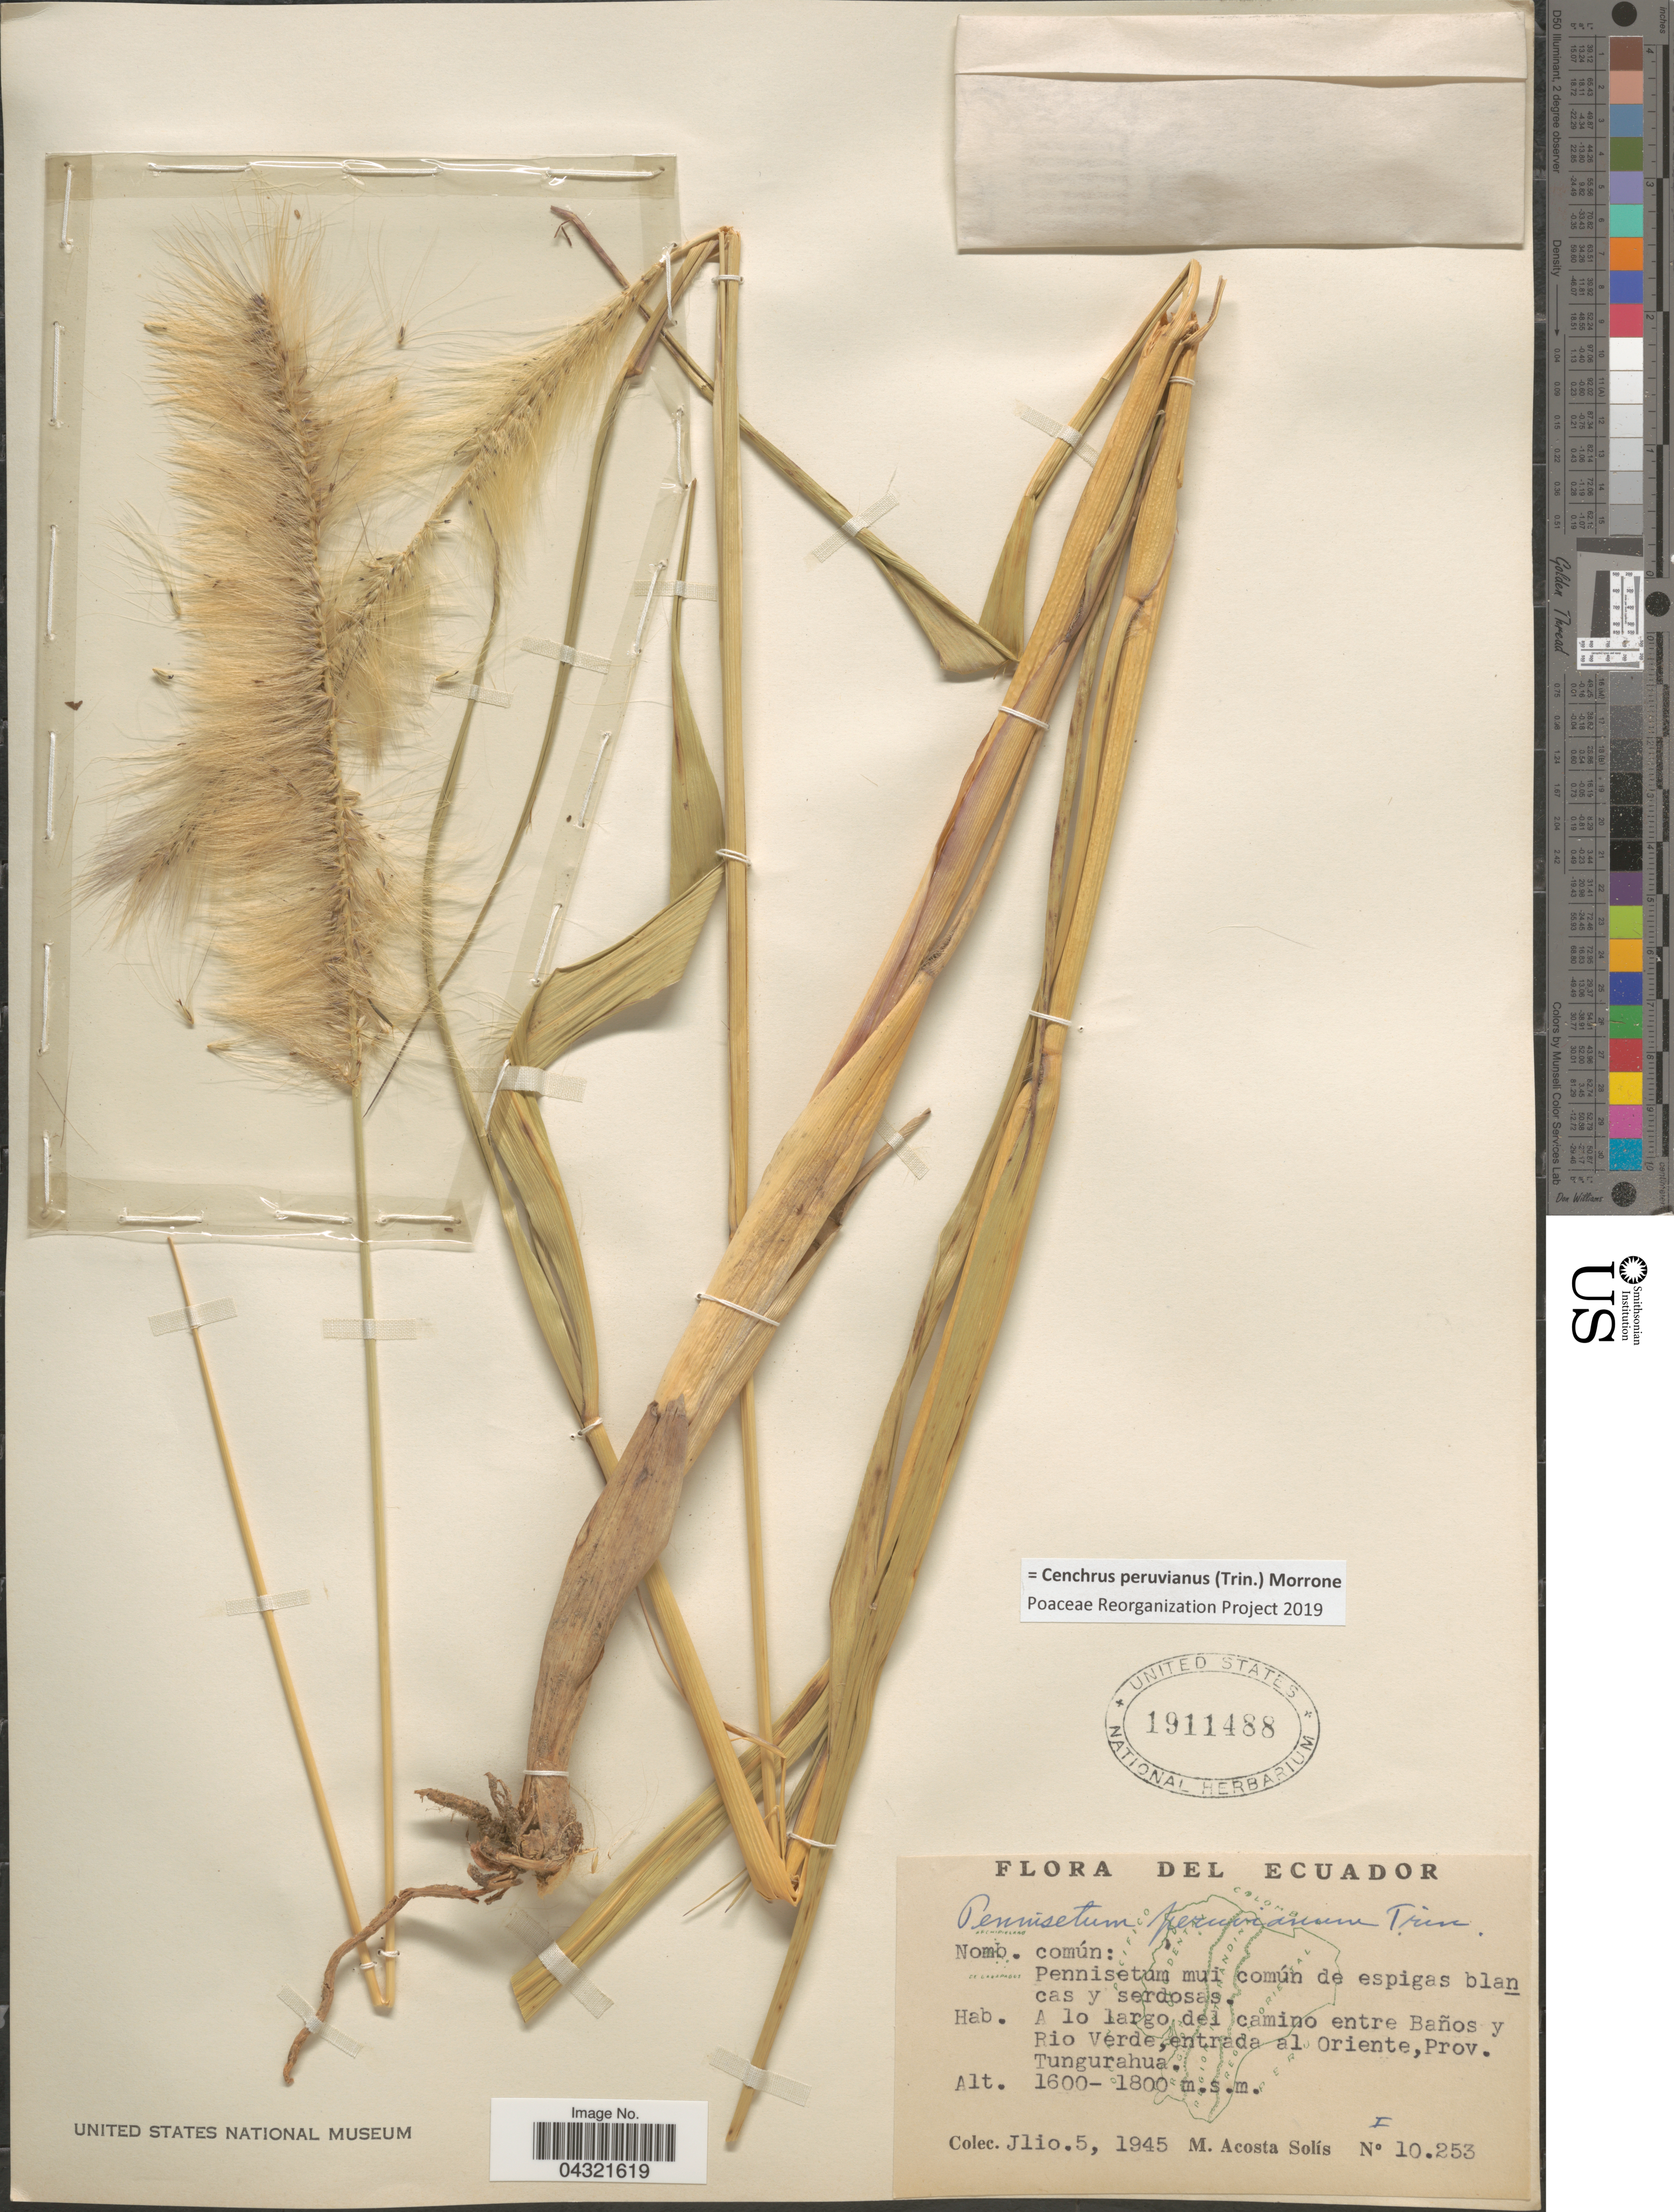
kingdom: Plantae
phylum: Tracheophyta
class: Liliopsida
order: Poales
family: Poaceae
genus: Cenchrus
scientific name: Cenchrus peruvianus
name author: (Trin.) Morrone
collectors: M. Acosta Solis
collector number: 10253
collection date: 1945-07-05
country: Ecuador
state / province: Tungurahua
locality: A lo largo del camino entre Baños y Rio Verde, entrada al Oriente.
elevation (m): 1600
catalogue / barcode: US 1911488